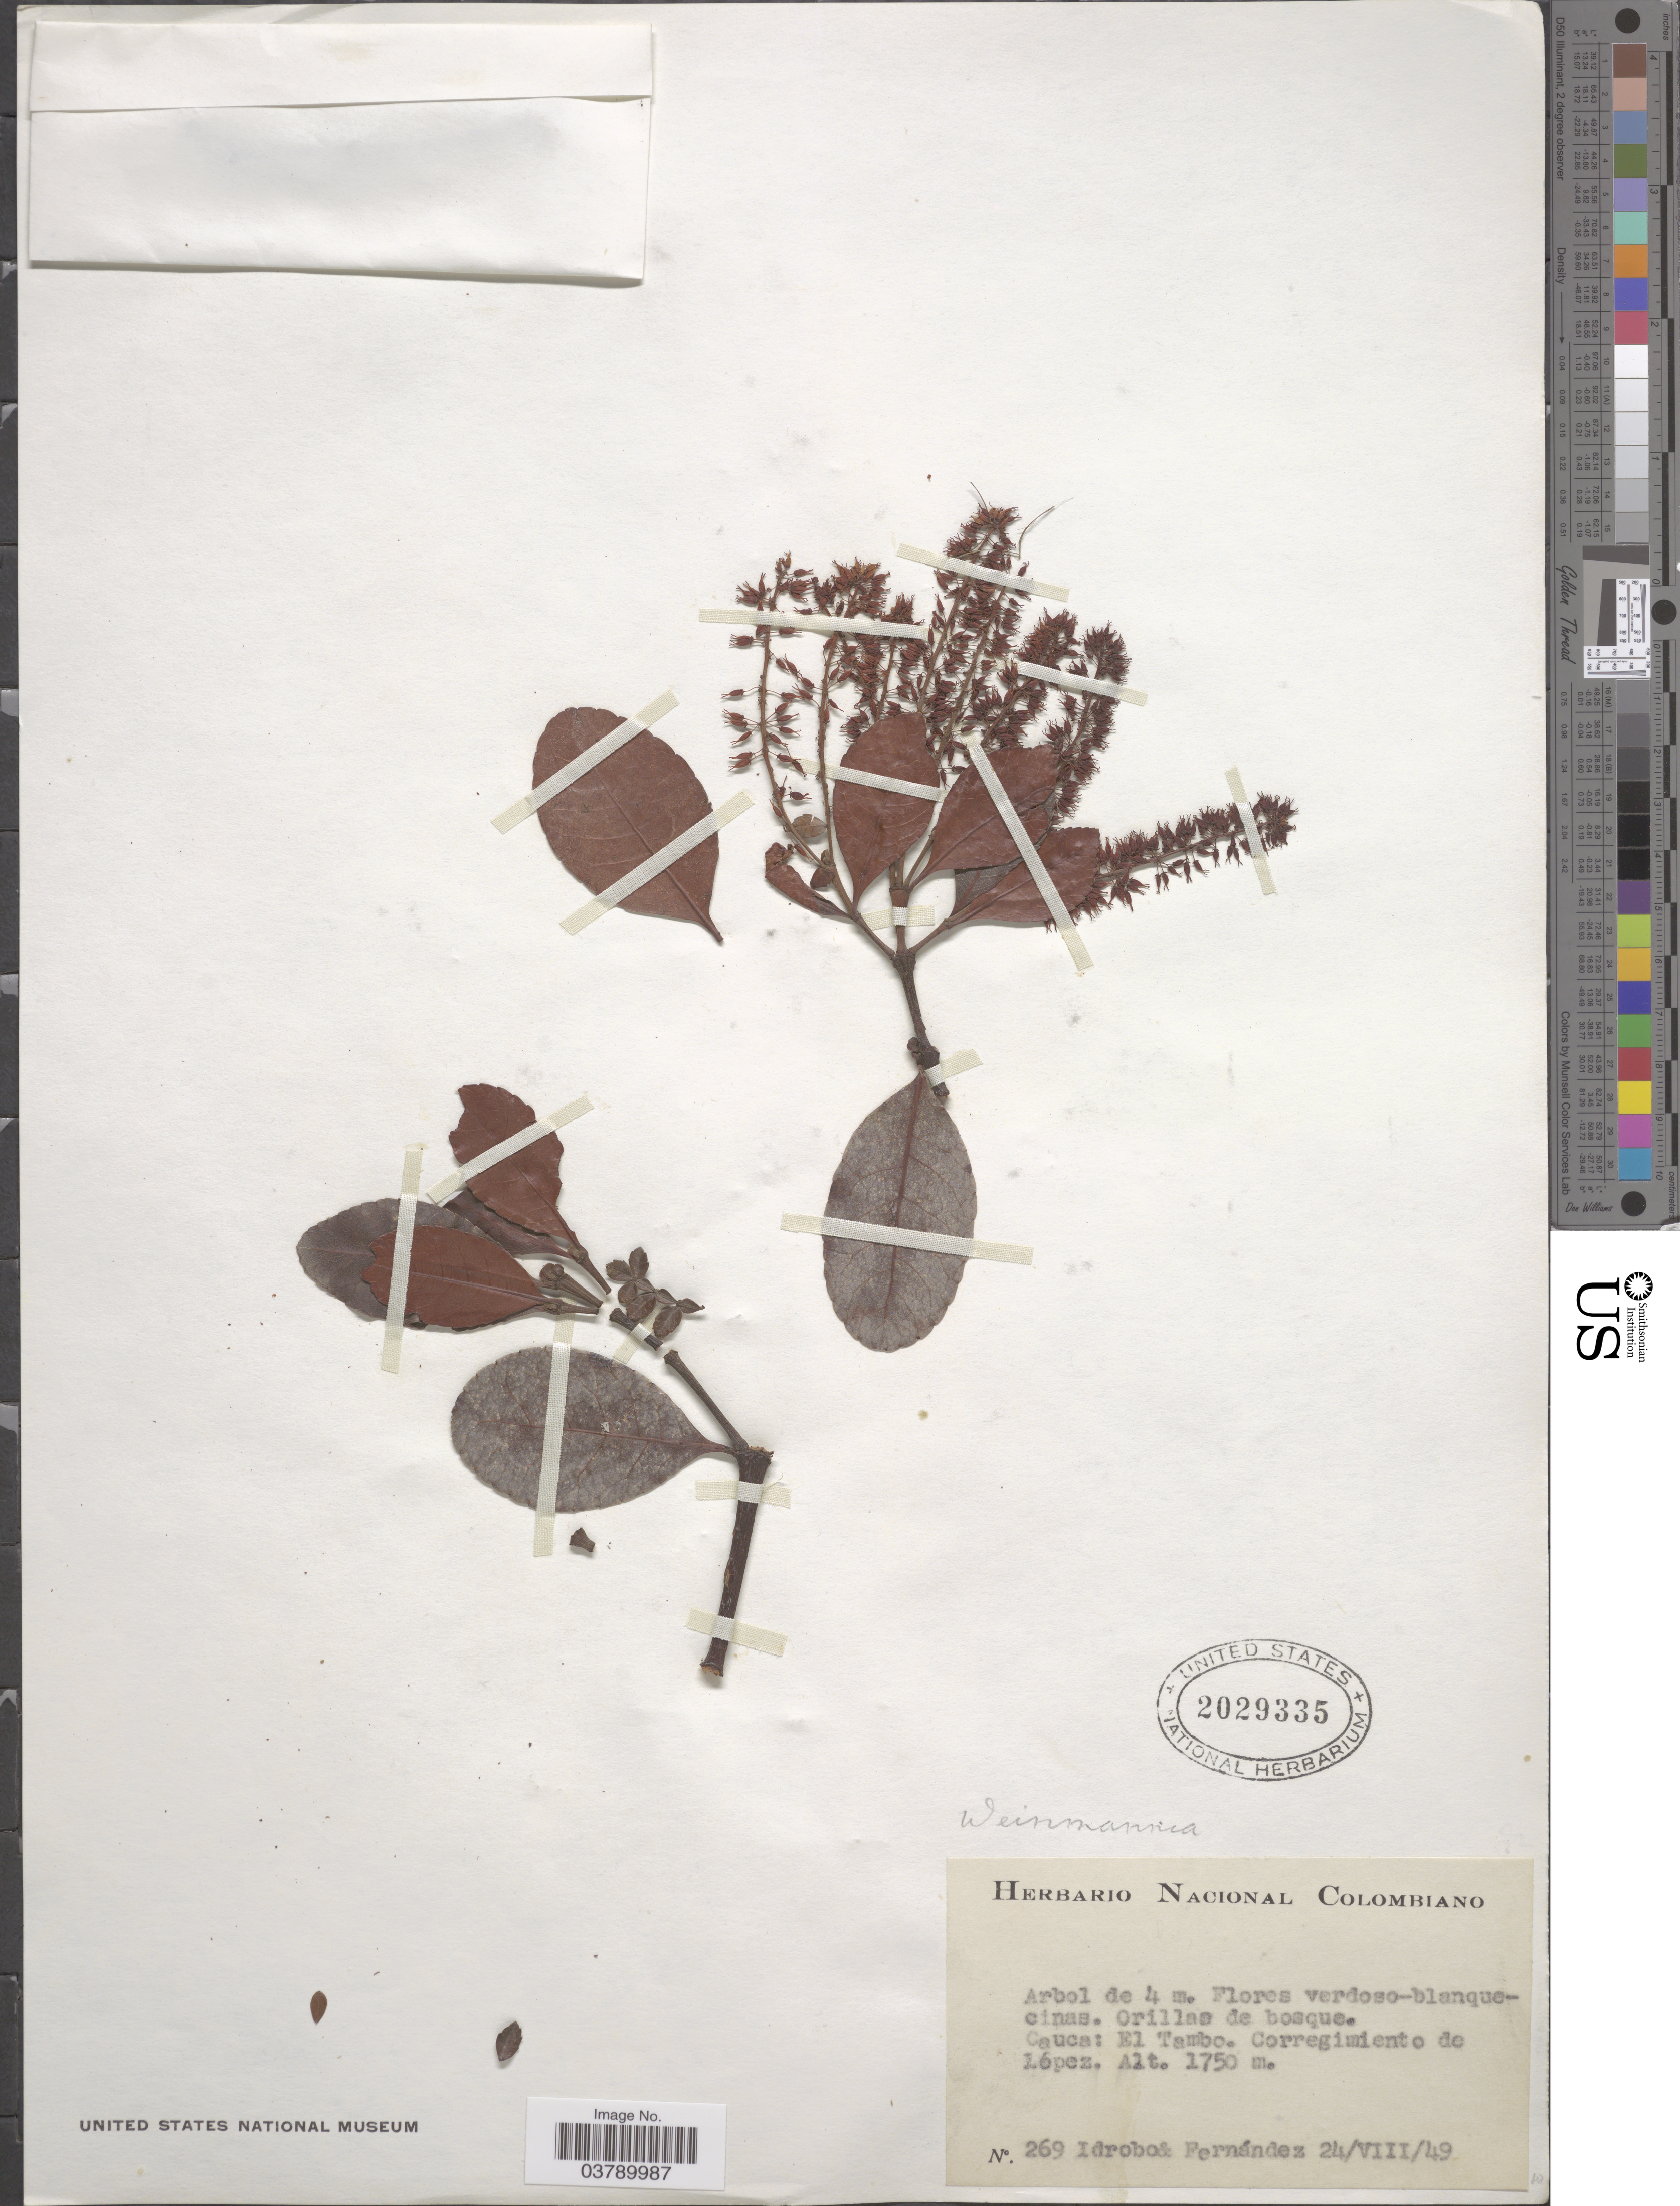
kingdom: Plantae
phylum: Tracheophyta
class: Magnoliopsida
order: Oxalidales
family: Cunoniaceae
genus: Weinmannia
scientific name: Weinmannia sp.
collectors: -- Idrobo & -- Fernandez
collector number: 269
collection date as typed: Transcribed d/m/y: 24/8/49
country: Colombia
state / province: Cauca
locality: El Tambo. Corregimiento de López.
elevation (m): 1750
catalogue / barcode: US 2029335